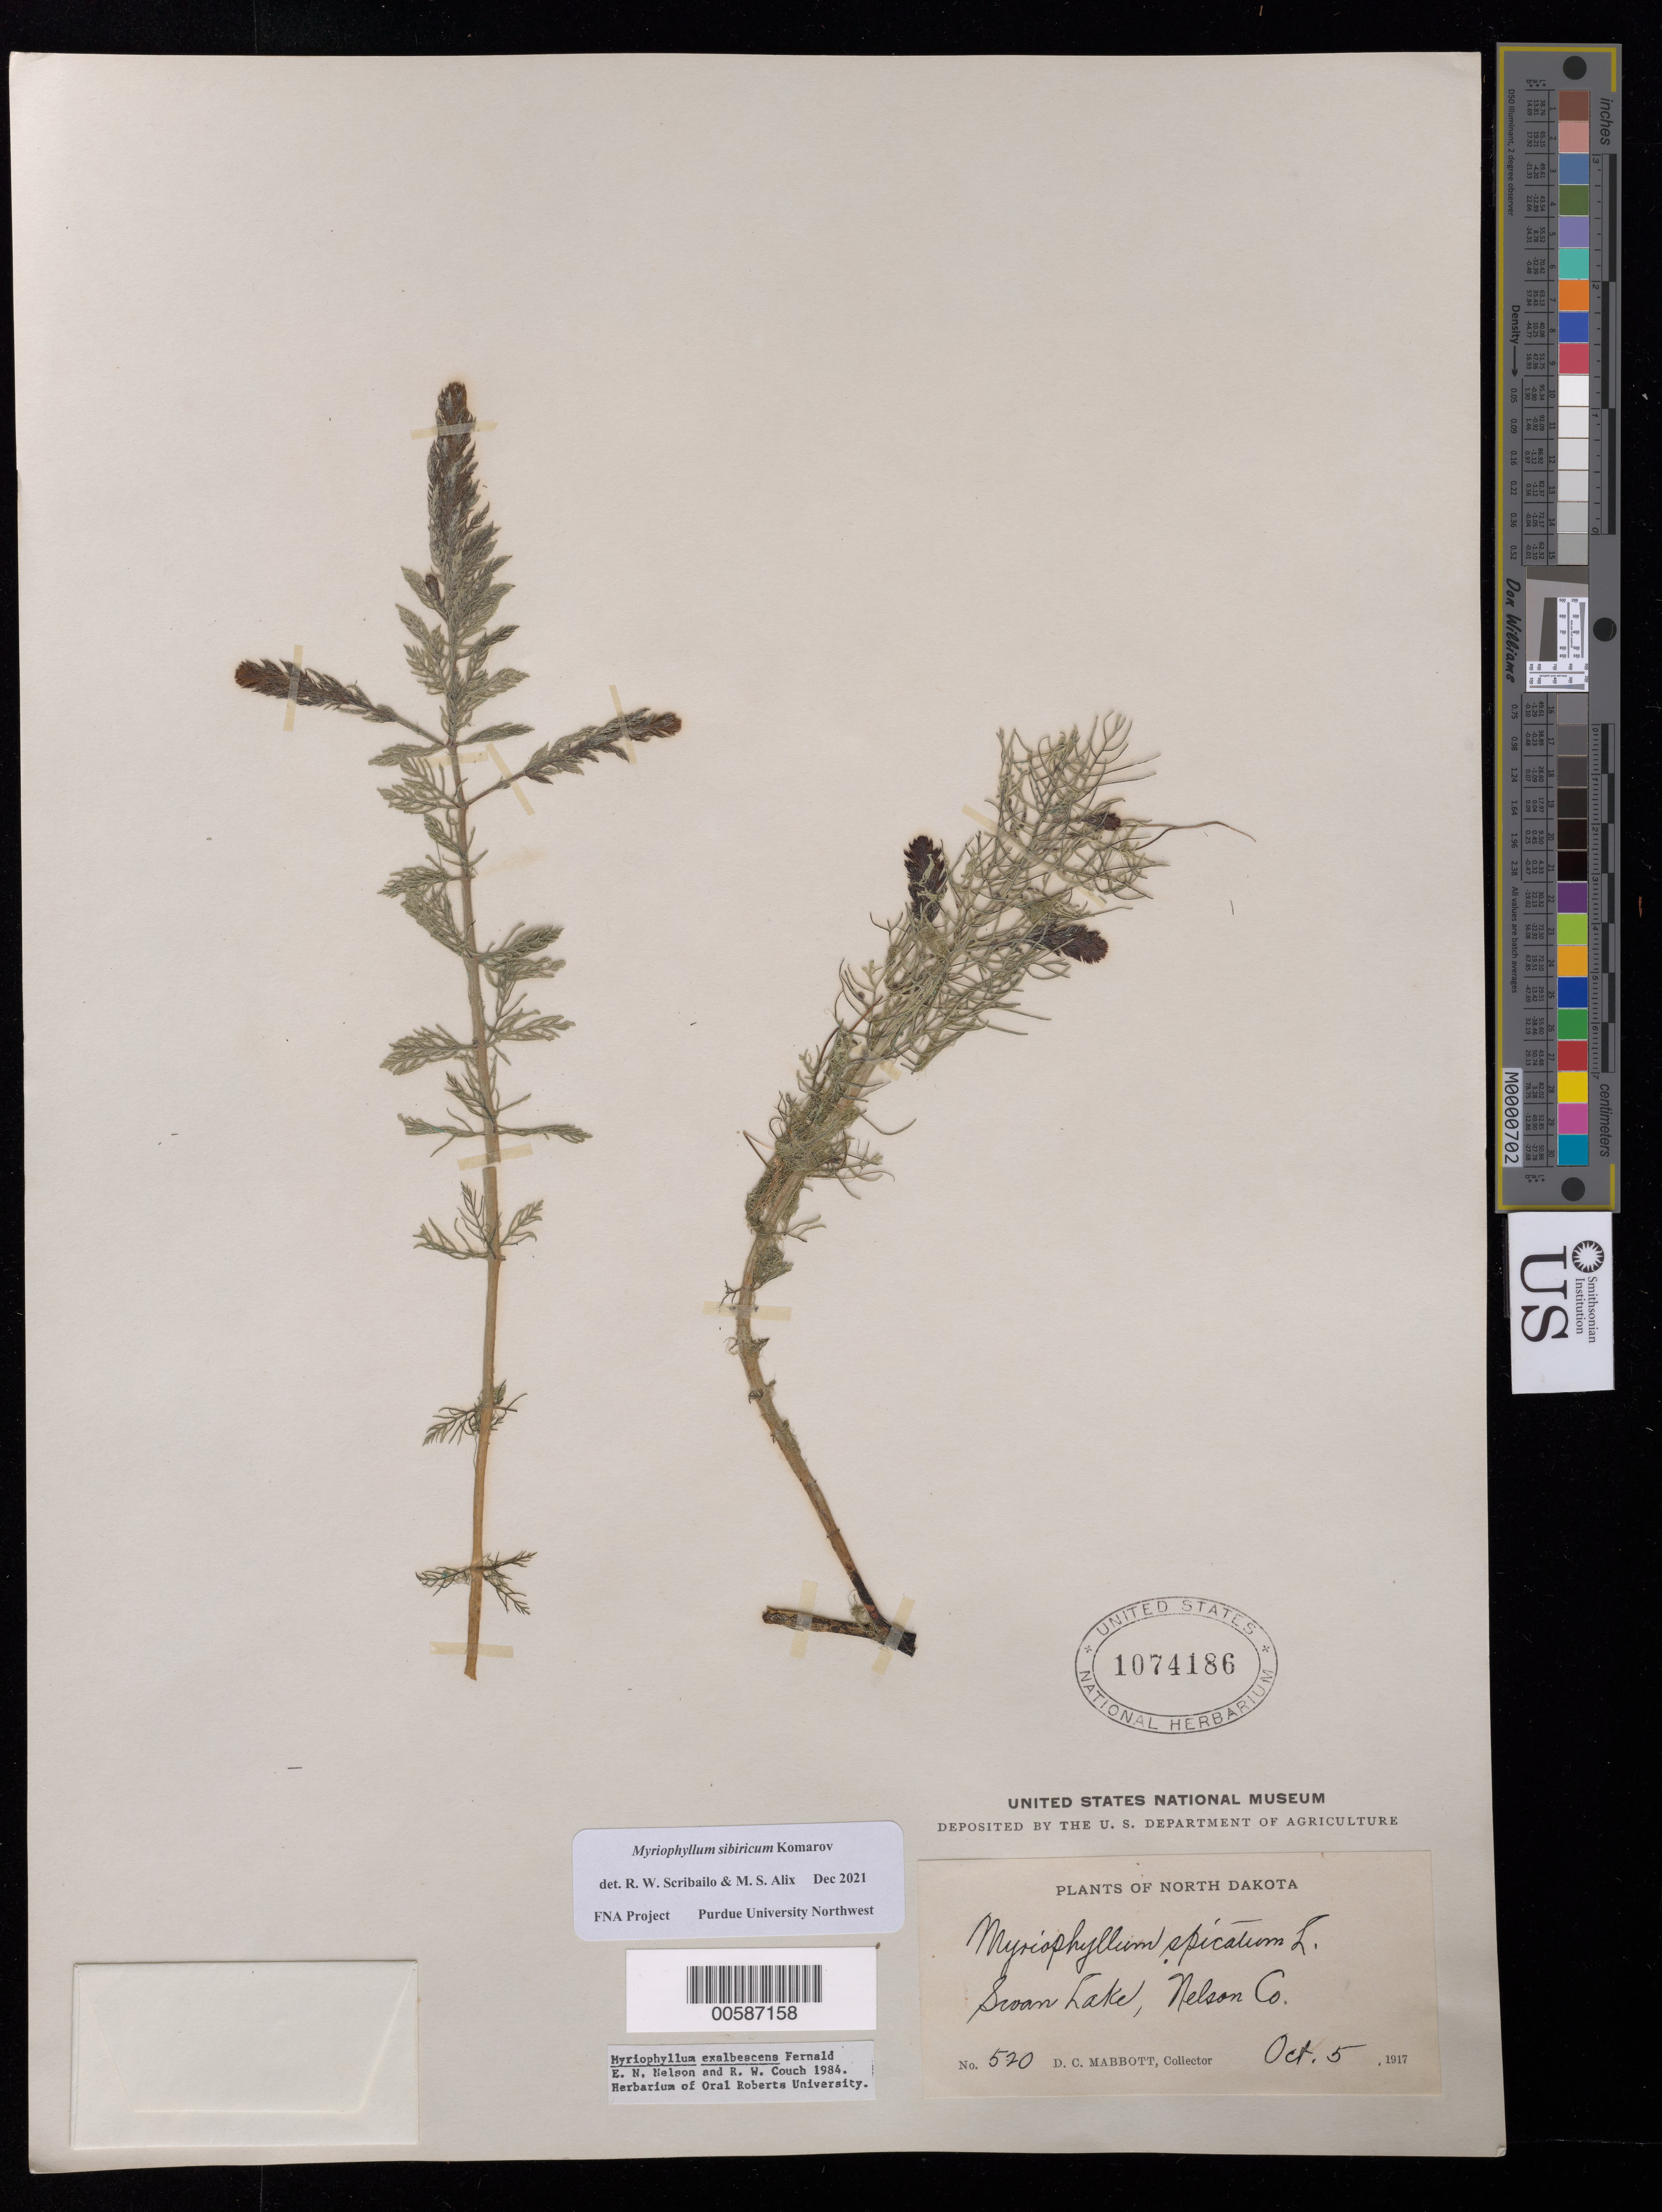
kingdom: Plantae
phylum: Tracheophyta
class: Magnoliopsida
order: Saxifragales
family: Haloragaceae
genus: Myriophyllum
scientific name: Myriophyllum sibiricum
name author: Kom.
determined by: Scribailo, R. W.; Alix, M. S.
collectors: D. Mabbott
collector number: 520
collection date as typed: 05 Oct 1917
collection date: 1917-10-05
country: United States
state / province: North Dakota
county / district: Nelson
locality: Swan Lake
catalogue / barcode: US 1074186